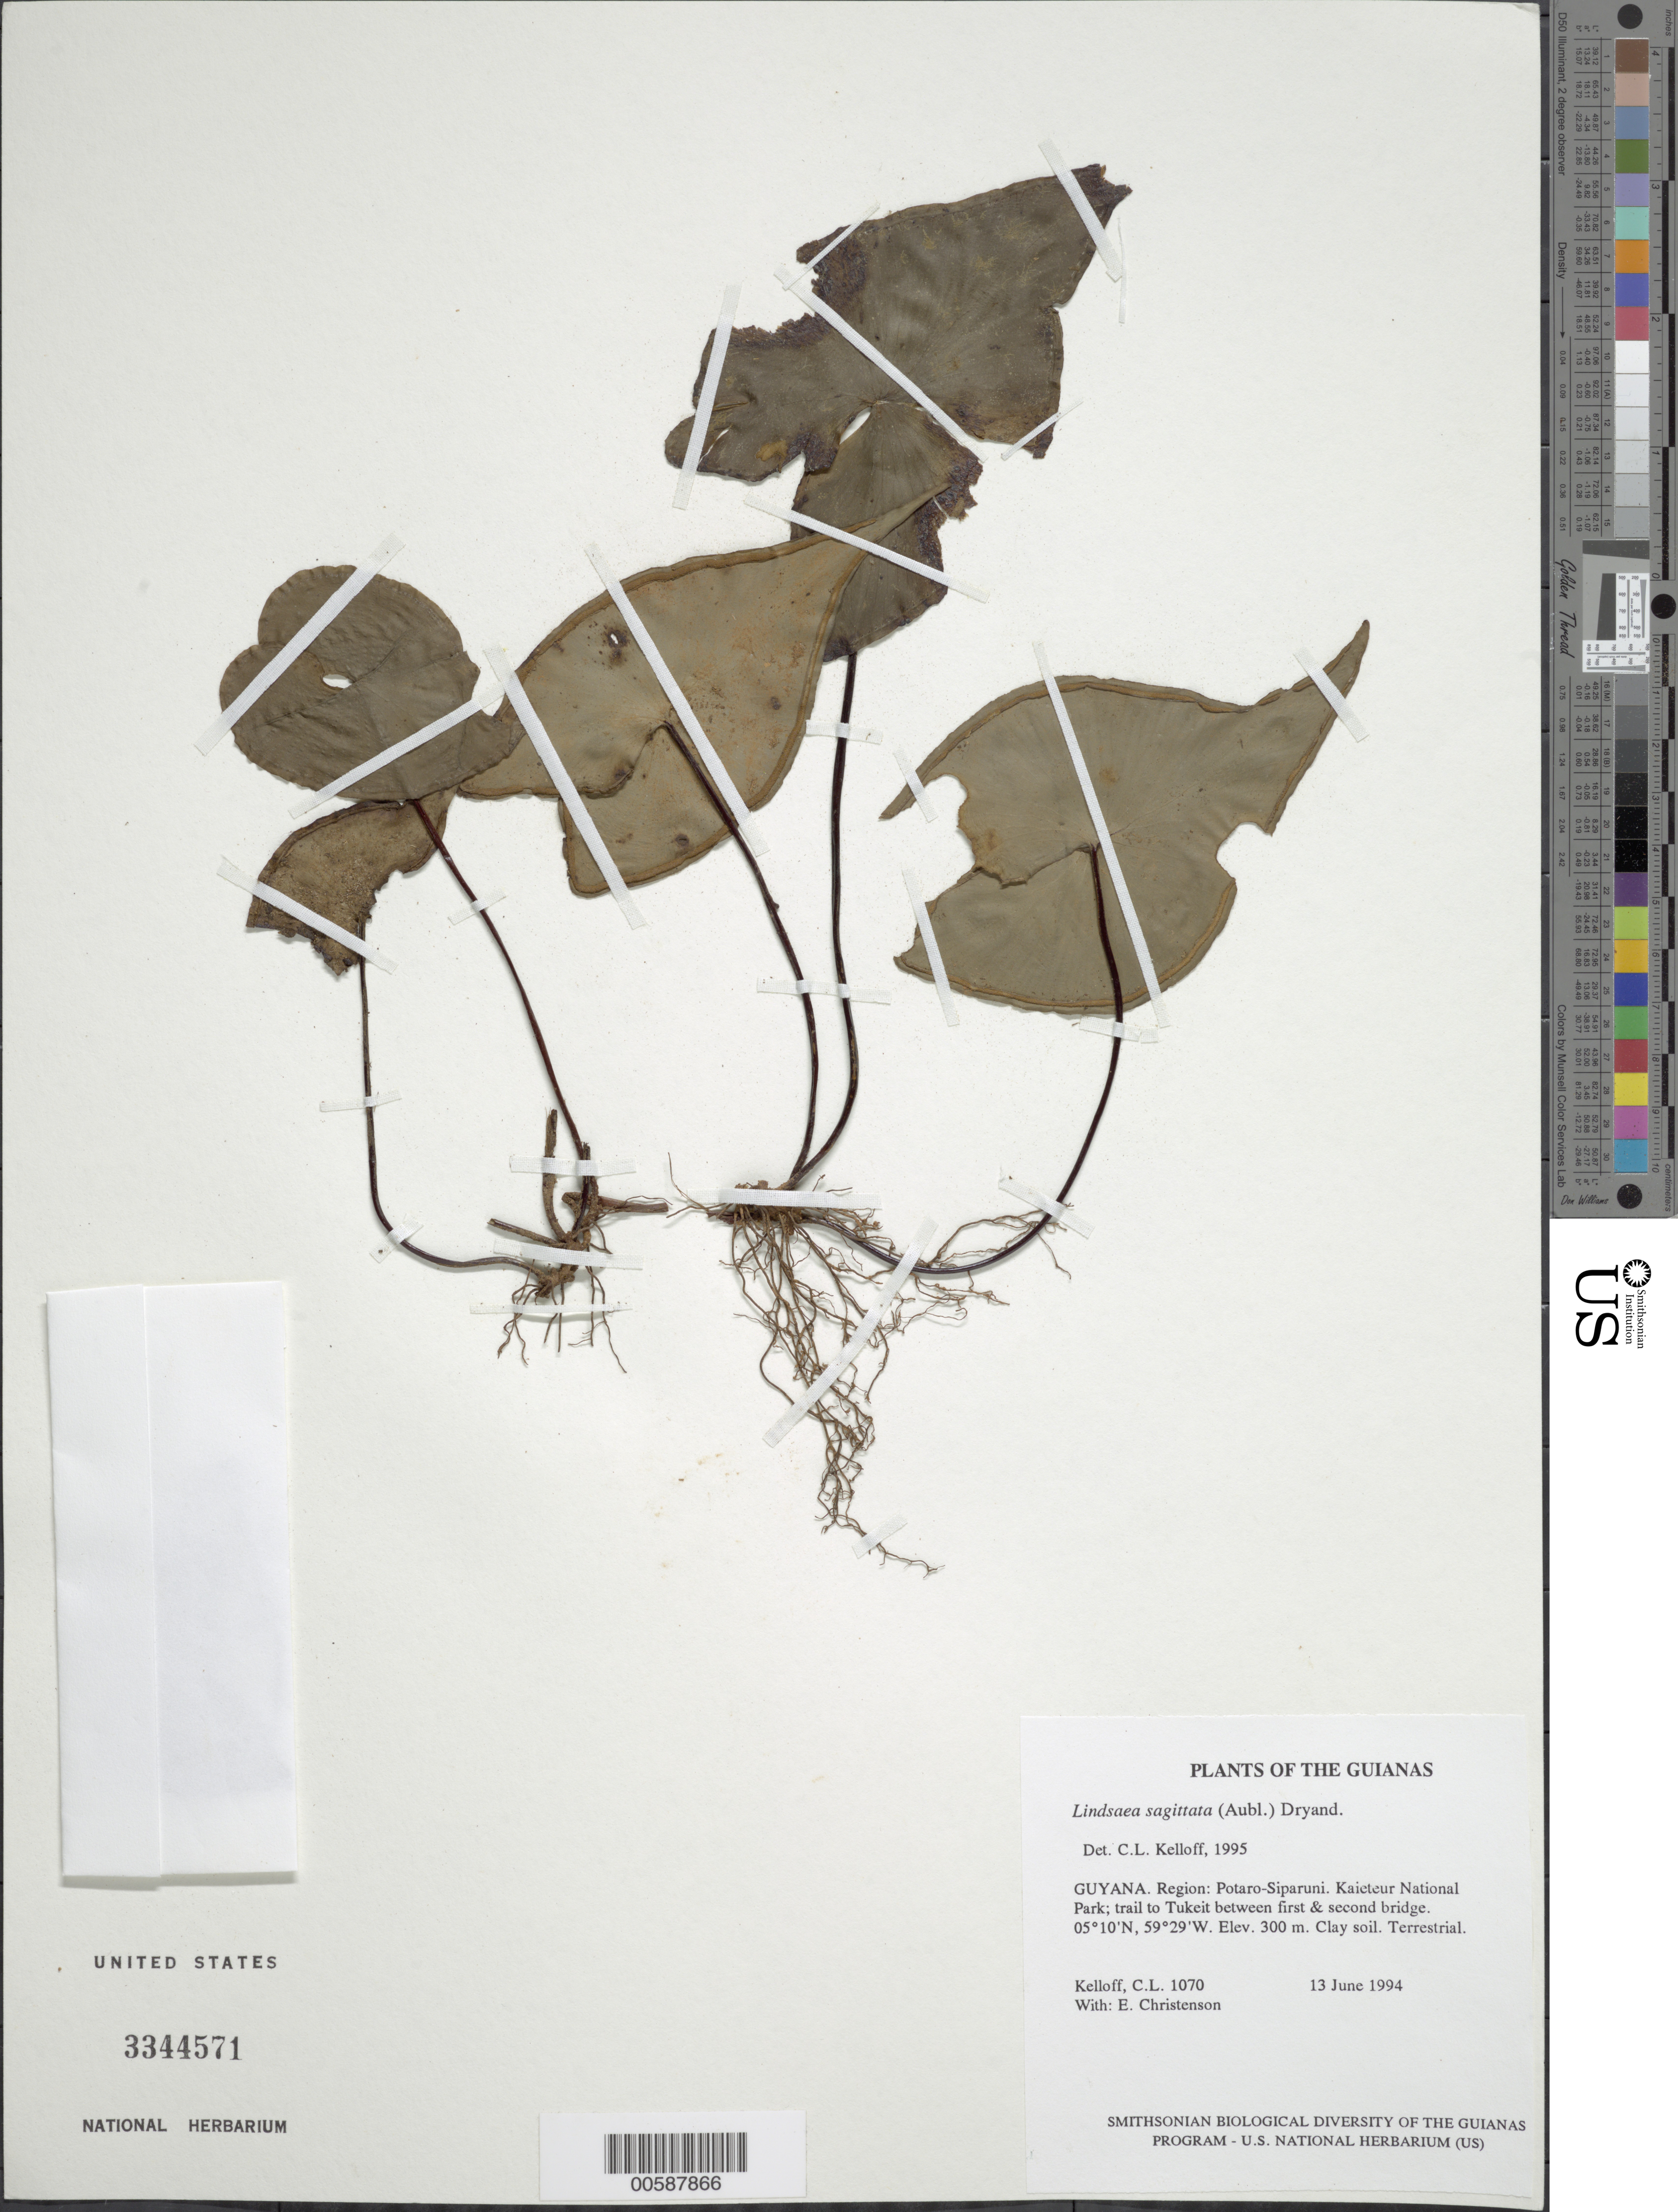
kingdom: Plantae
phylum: Tracheophyta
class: Polypodiopsida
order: Polypodiales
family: Lindsaeaceae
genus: Lindsaea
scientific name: Lindsaea sagittata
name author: (Aubl.) Dryand.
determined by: Kelloff, Carol L., (US), Smithsonian Institution - National Museum of Natural History (UNITED STATES)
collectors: C. L. Kelloff & E. A. Christenson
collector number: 1070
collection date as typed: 13 June 1994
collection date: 1994-06-13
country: Guyana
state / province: Potaro-Siparuni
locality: Kaieteur National Park; trail to Tukeit between first & second bridge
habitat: Clay soil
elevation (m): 300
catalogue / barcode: US 3344571